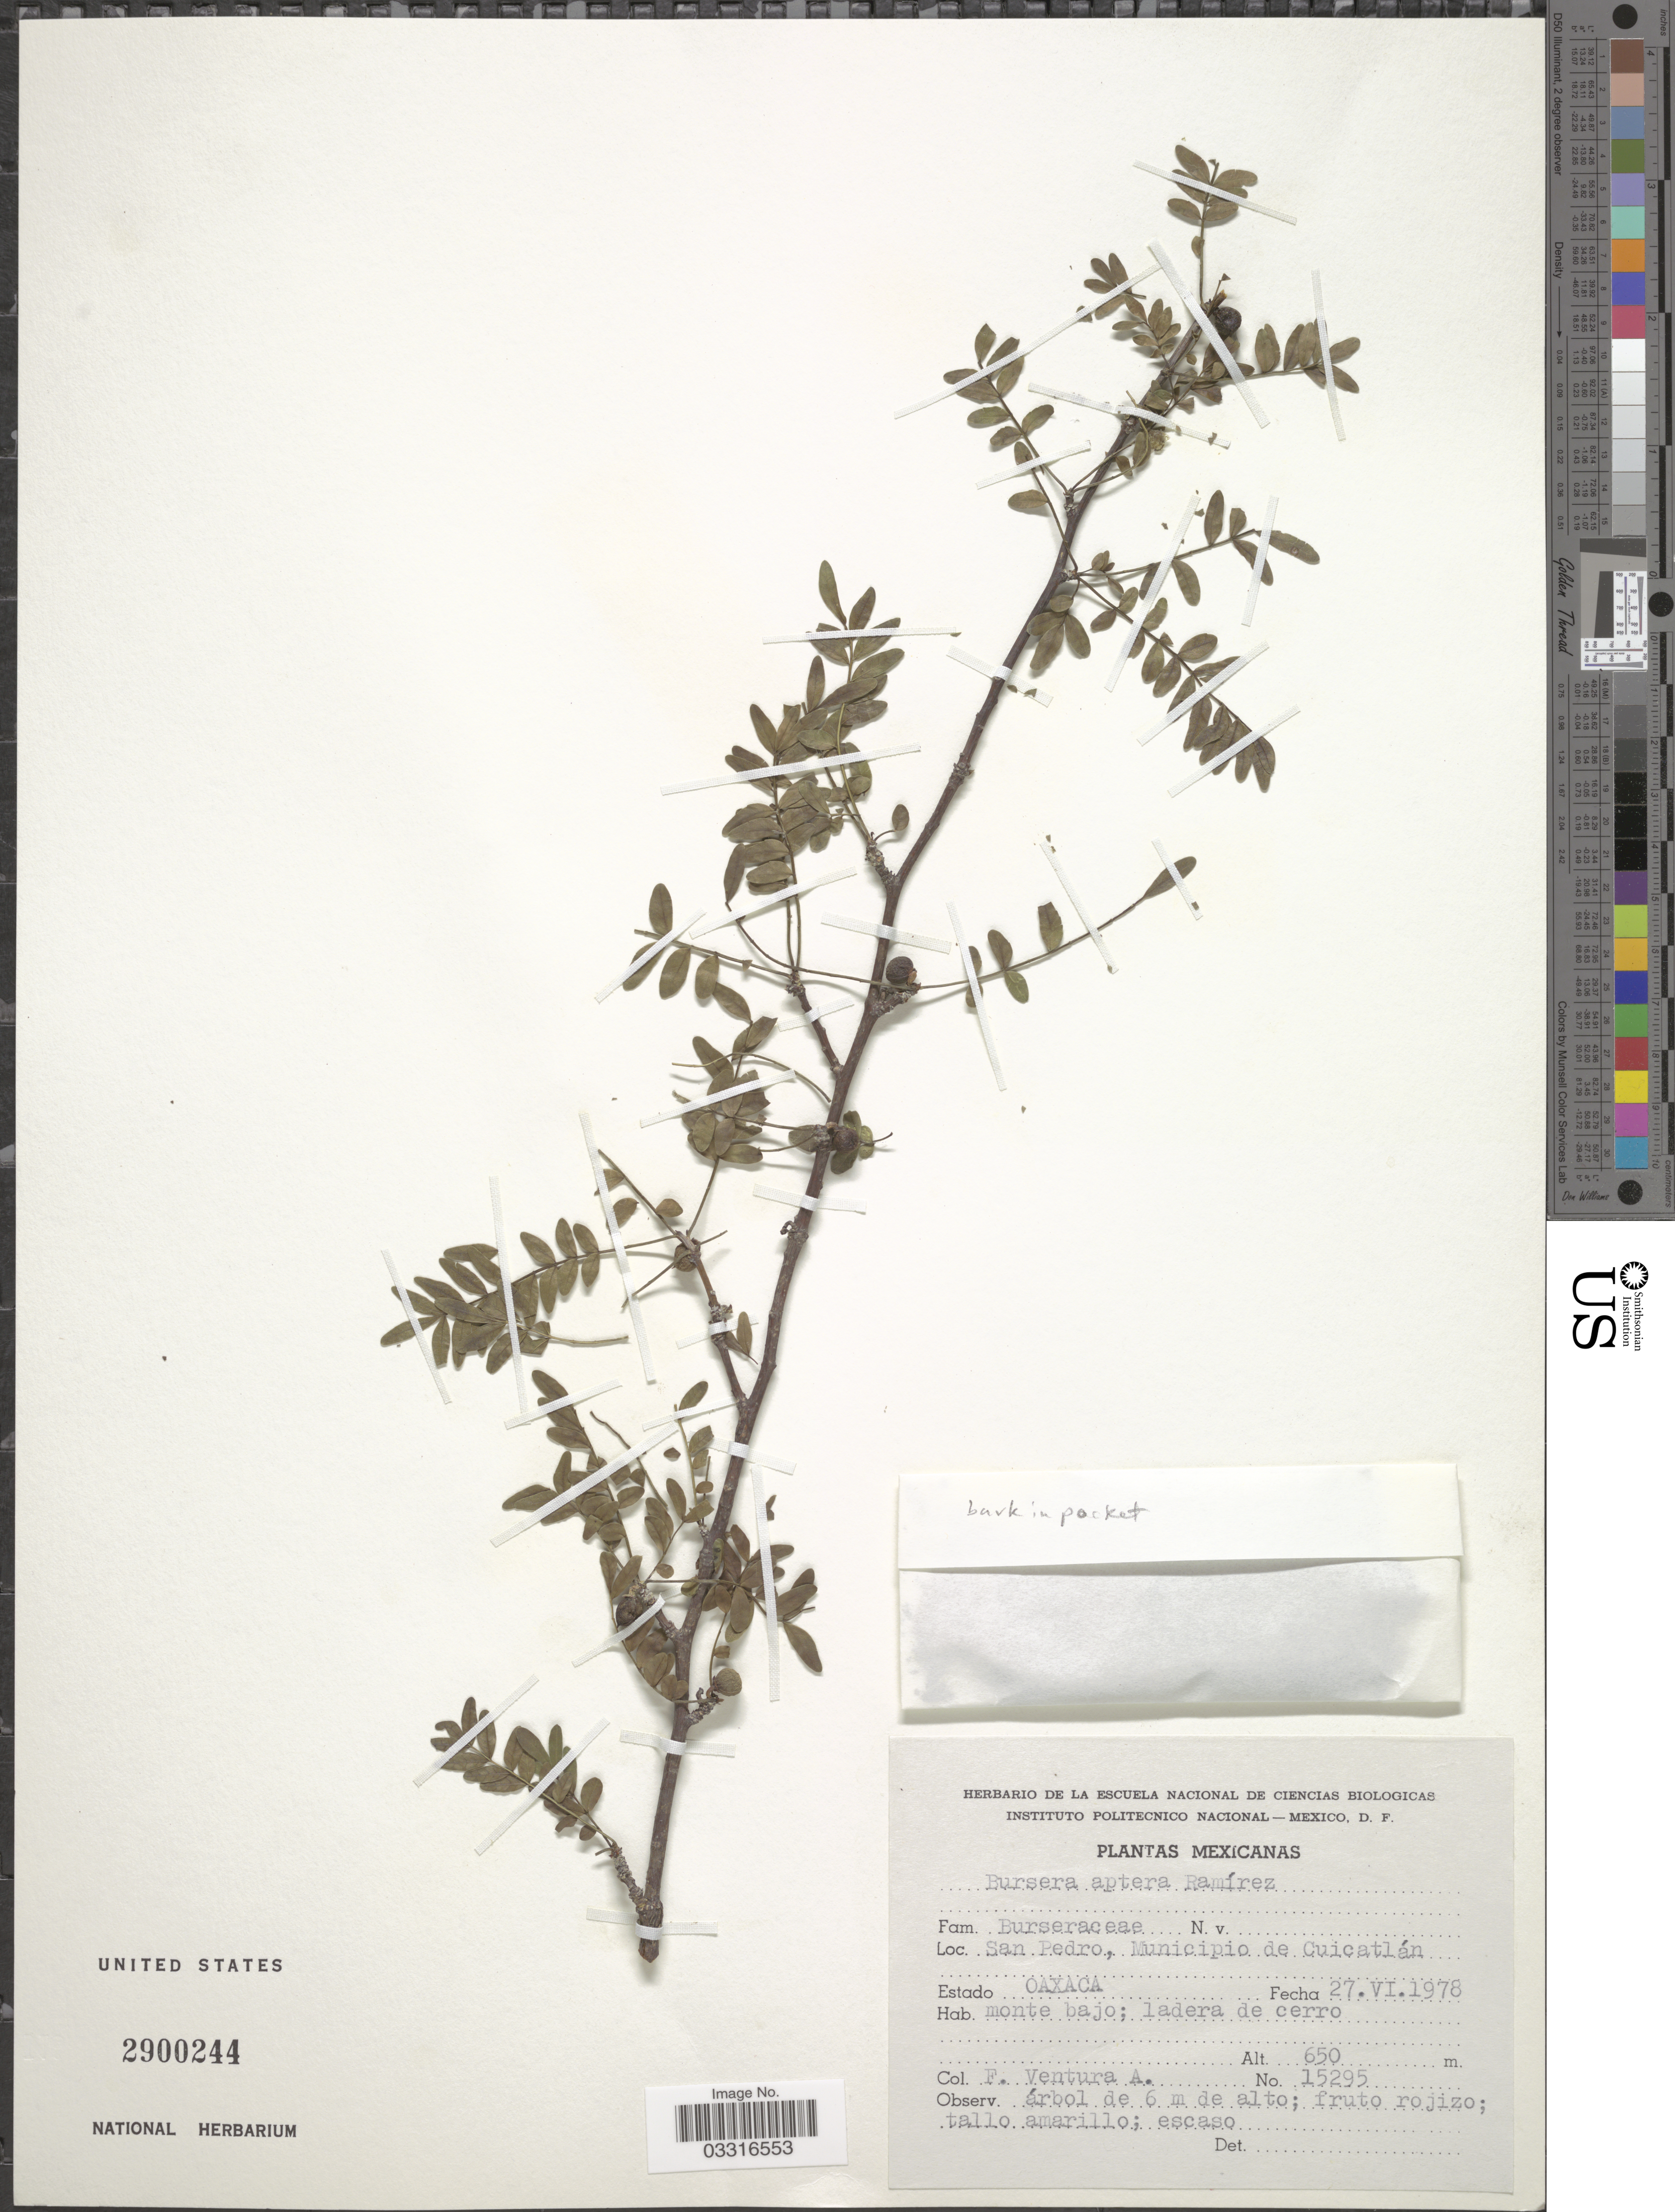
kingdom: Plantae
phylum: Tracheophyta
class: Magnoliopsida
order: Sapindales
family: Burseraceae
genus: Bursera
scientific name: Bursera aptera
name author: Ramírez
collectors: F. Ventura A.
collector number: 15295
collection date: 1978-06-27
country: Mexico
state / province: Oaxaca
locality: San Pedro, Municipio de Cuicatlán.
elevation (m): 650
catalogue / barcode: US 2900244